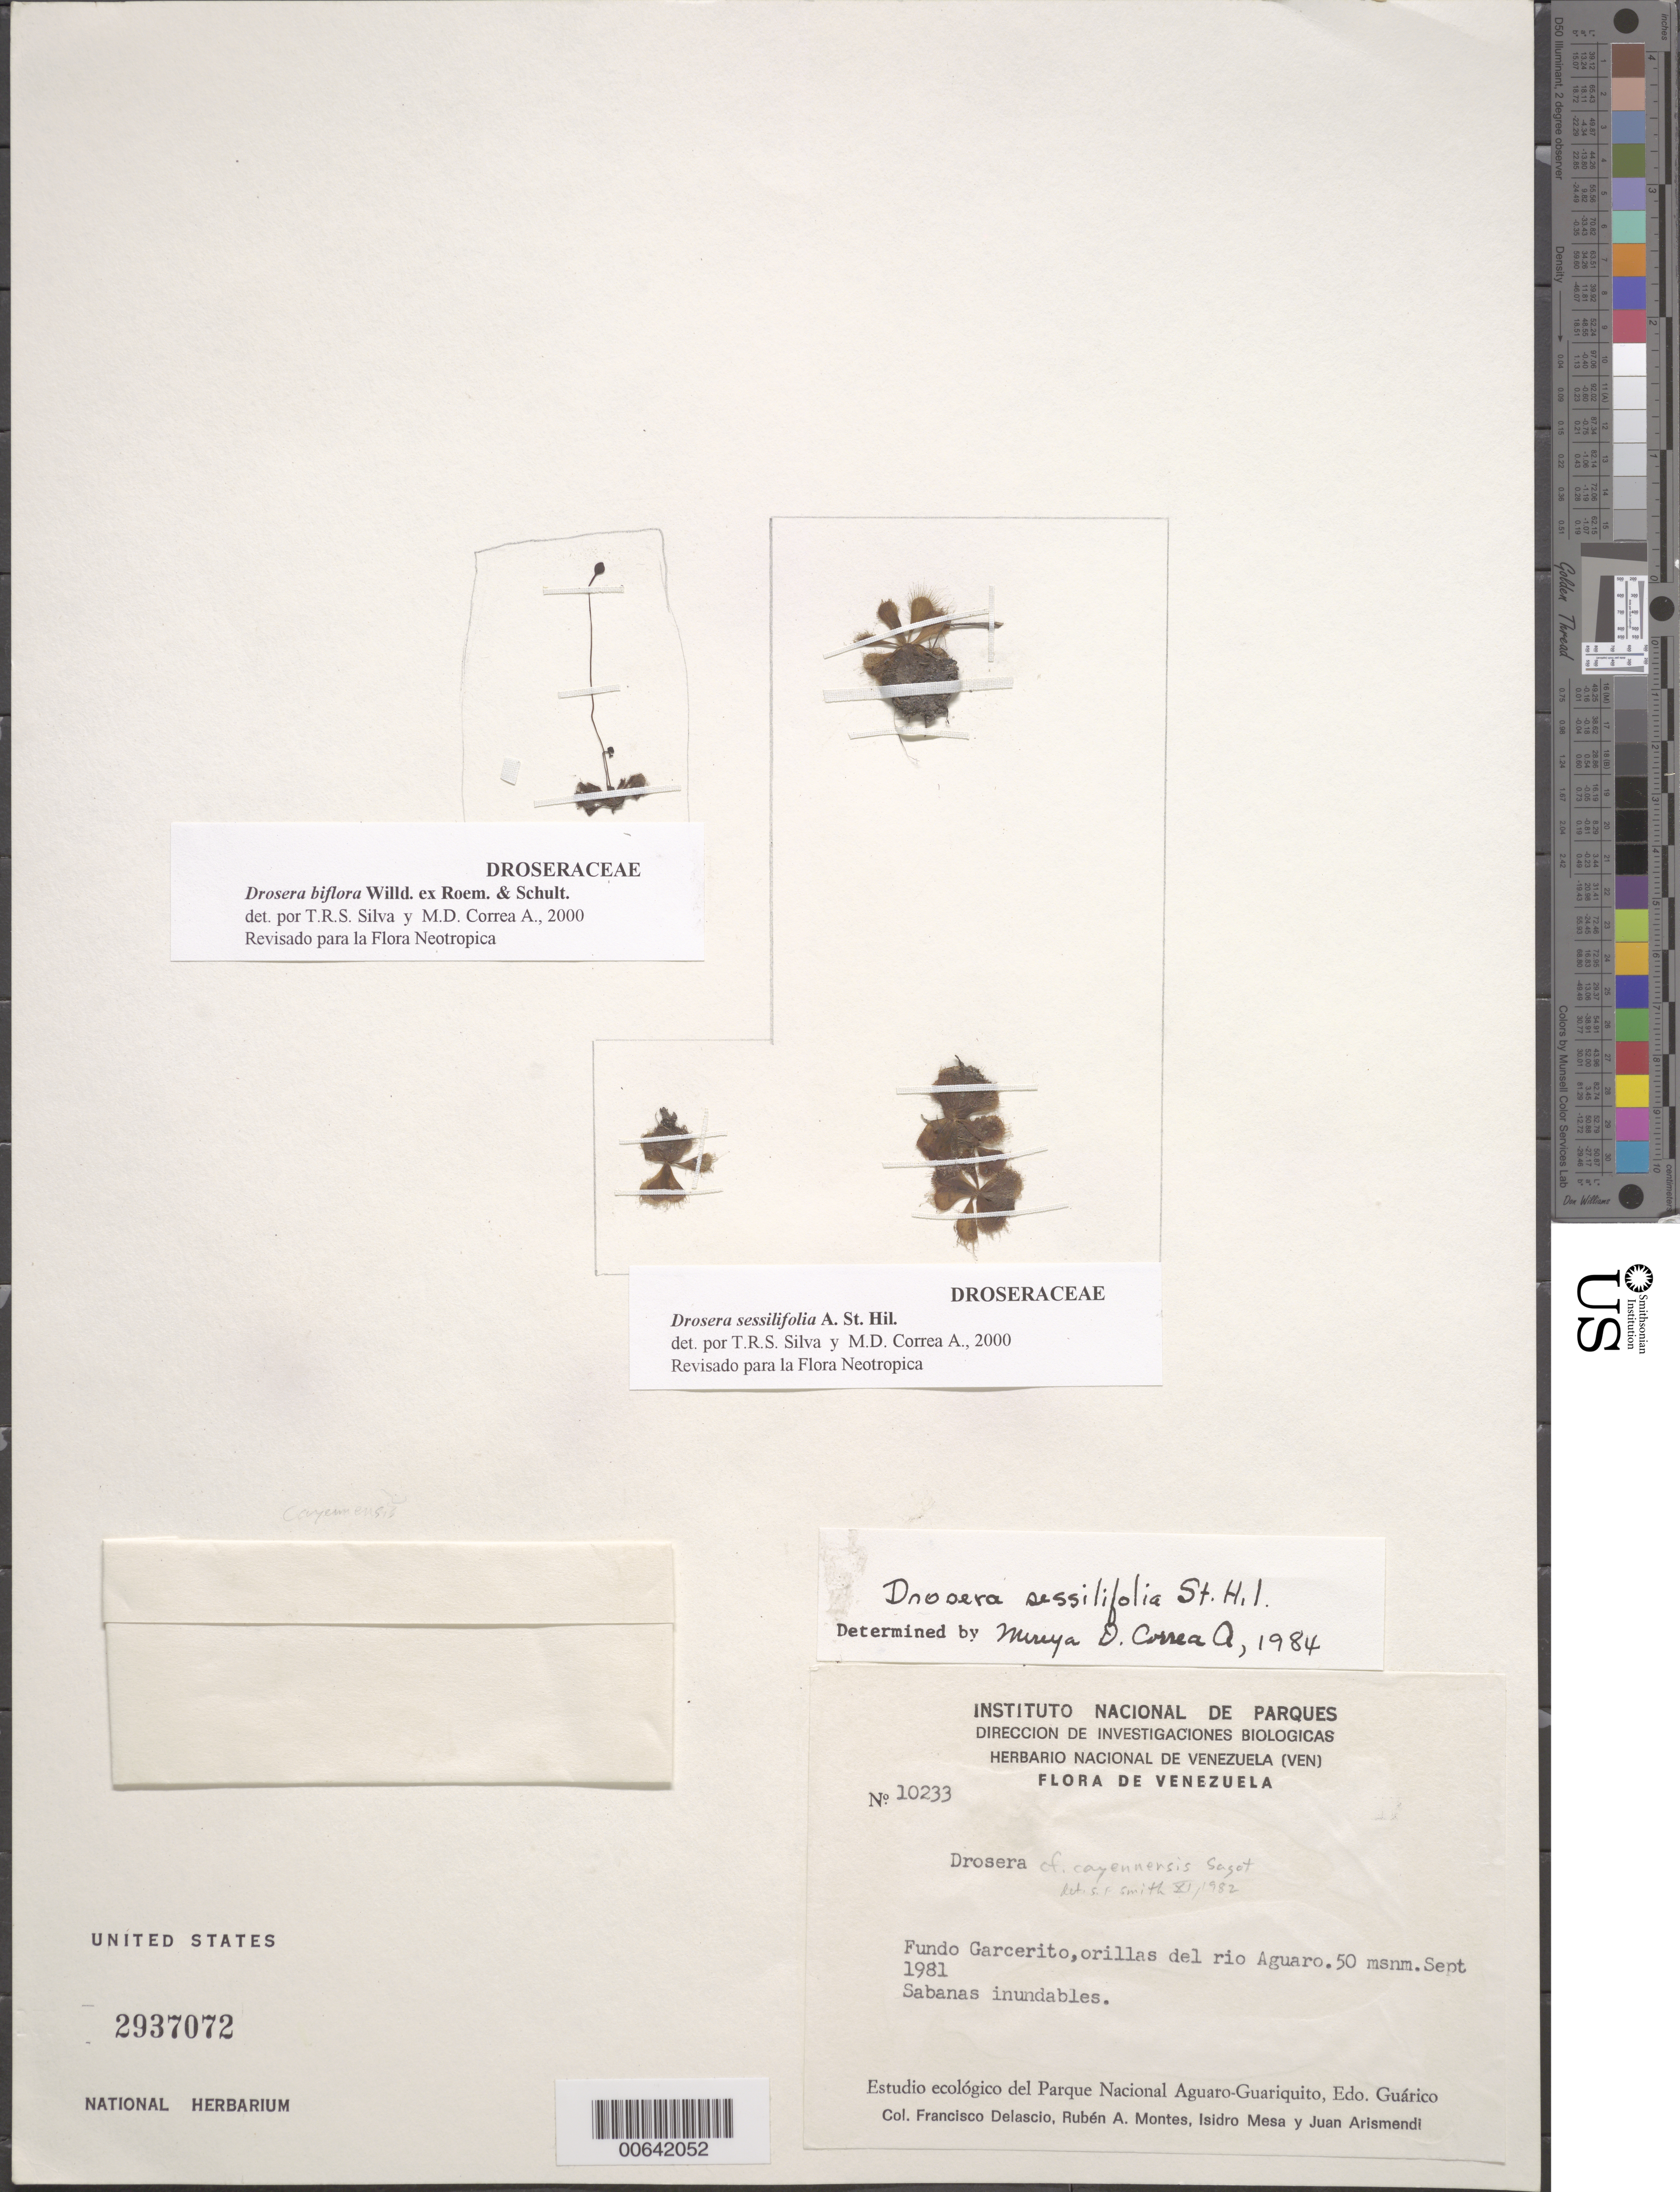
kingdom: Plantae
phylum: Tracheophyta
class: Magnoliopsida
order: Caryophyllales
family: Droseraceae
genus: Drosera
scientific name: Drosera sessilifolia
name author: A. St.-Hil.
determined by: Corrêa-A., M. D.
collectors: F. Delascio C., R. Montes, I. Mesa & J. Arismendi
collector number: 10233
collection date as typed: Sep 1981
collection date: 1981-09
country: Venezuela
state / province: Guárico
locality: Fundo Garcerito, orillas del rio Aguaro. Parque Nacional Aguaro - Guariquito.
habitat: Sabanas inundables.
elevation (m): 50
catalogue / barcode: US 2937072